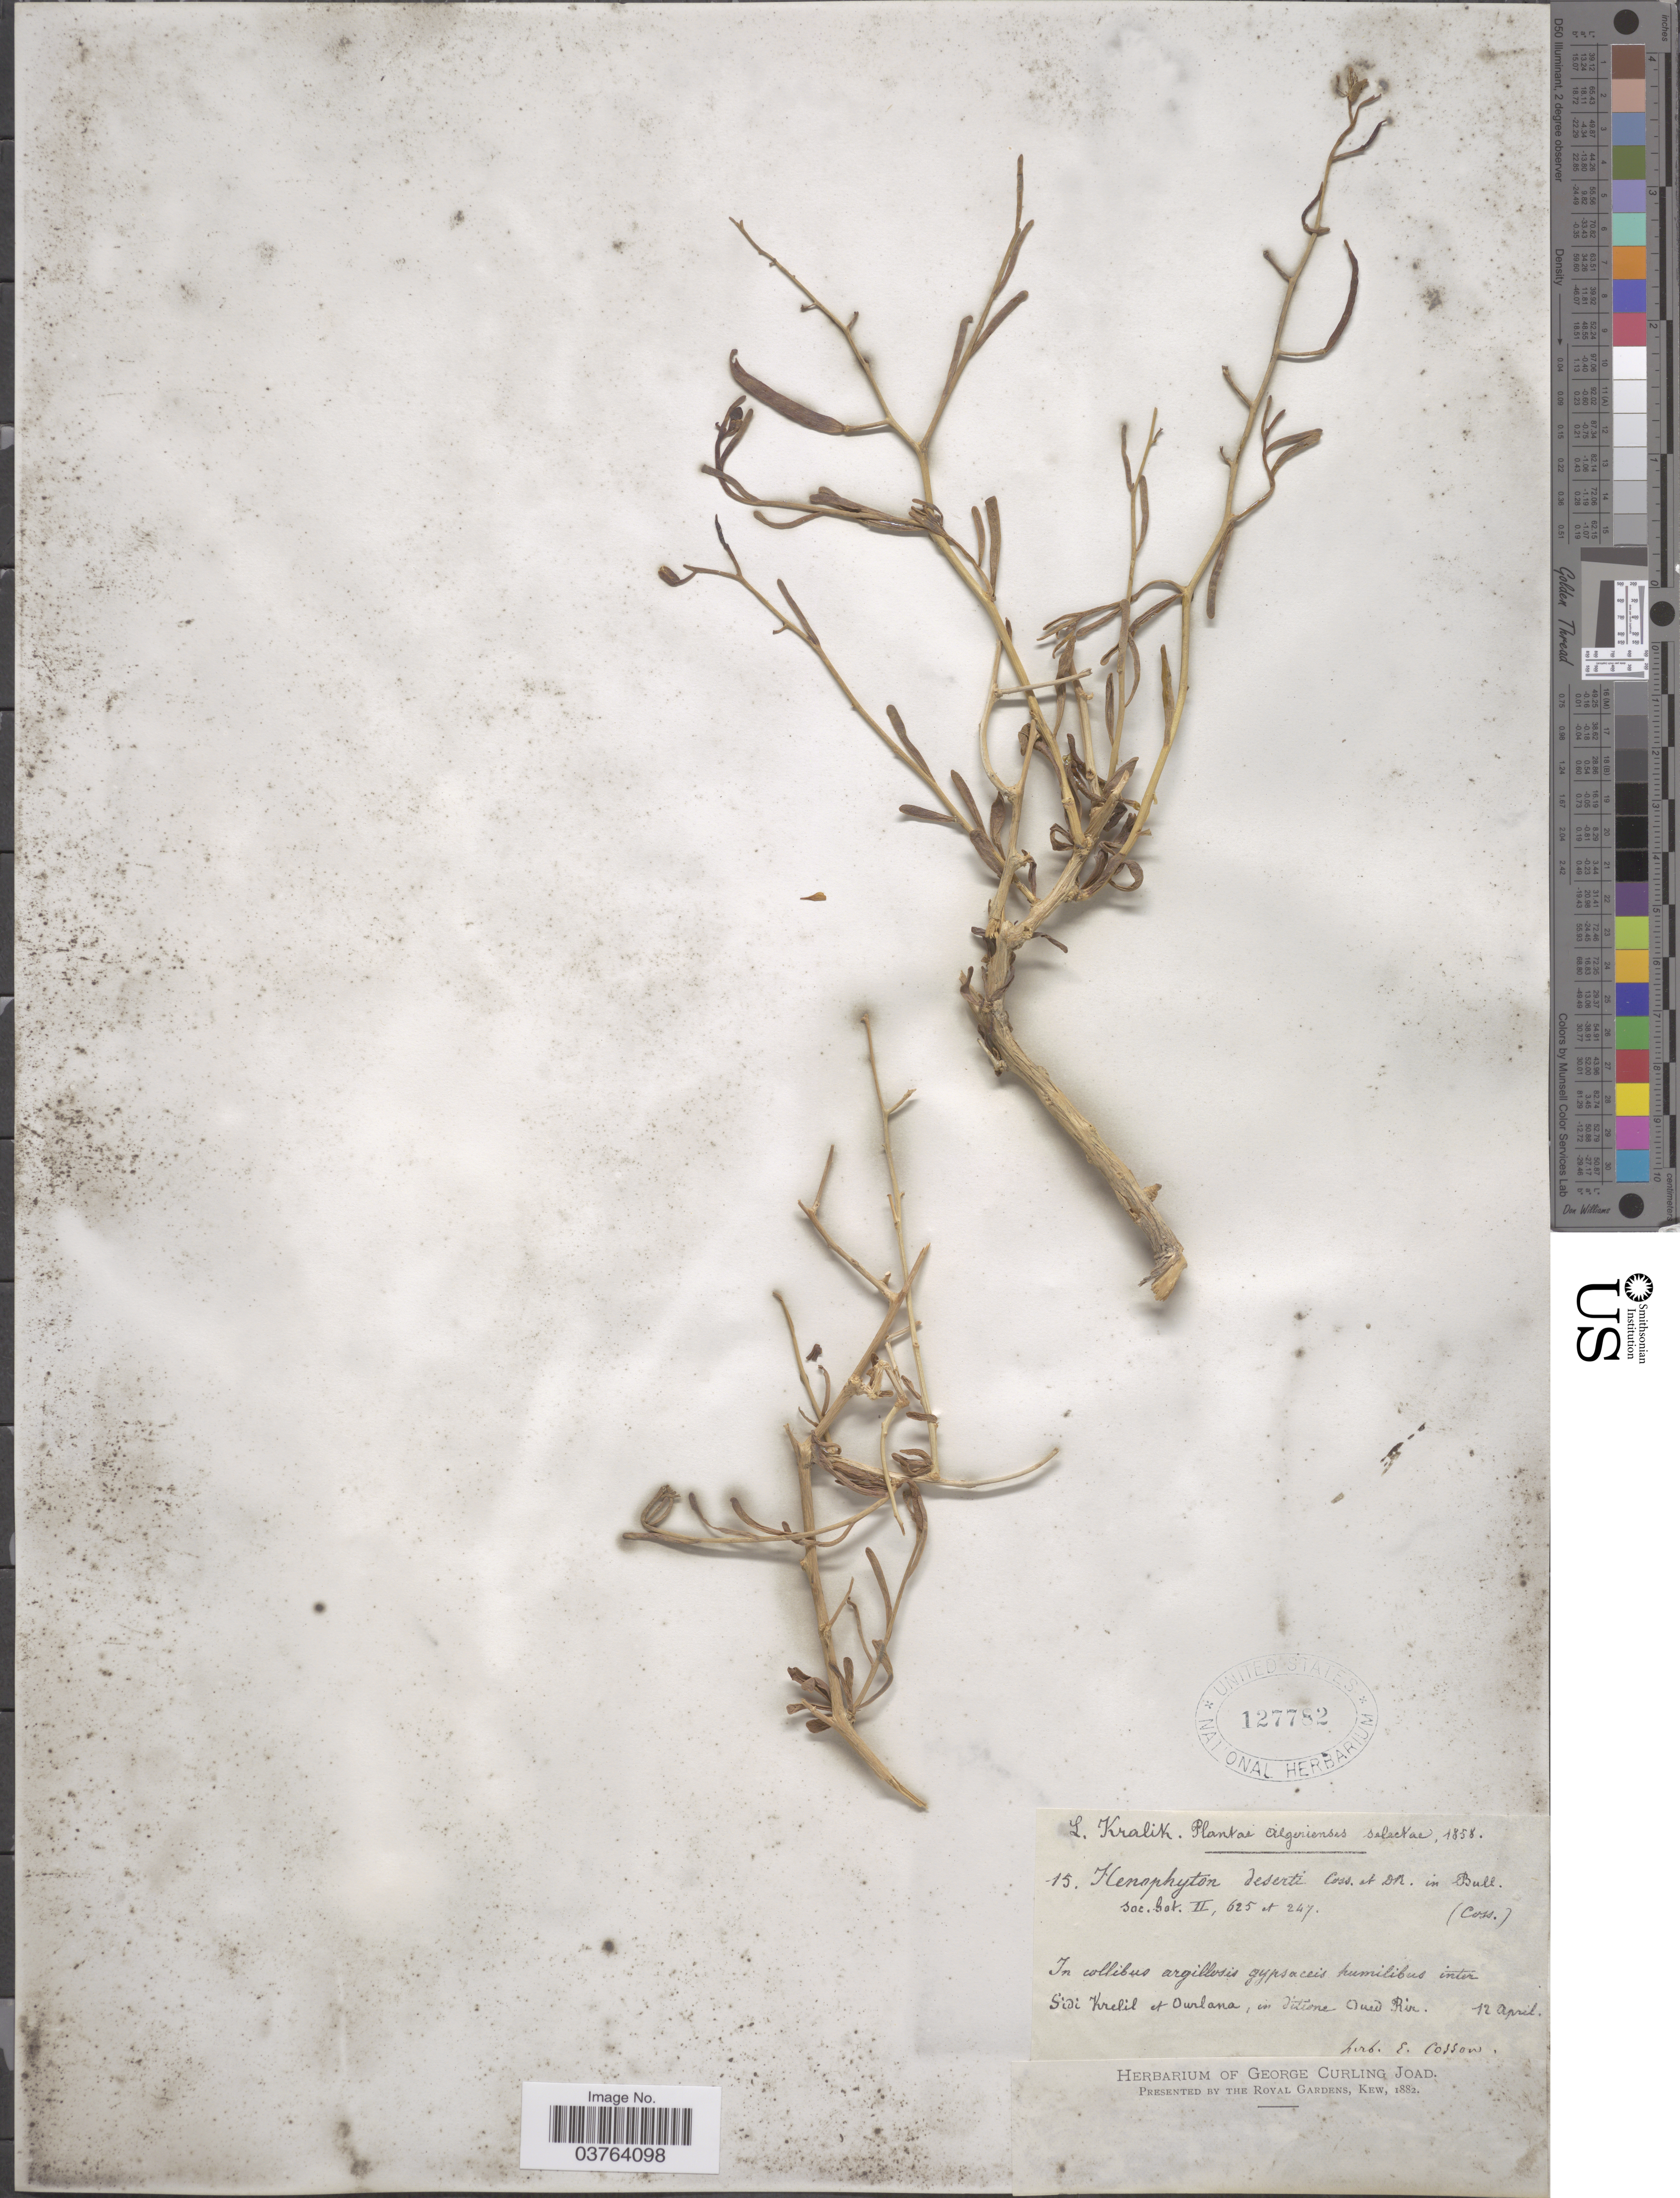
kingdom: Plantae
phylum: Tracheophyta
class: Magnoliopsida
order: Brassicales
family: Brassicaceae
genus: Henophyton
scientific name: Henophyton deserti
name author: (Coss. & Durieu) Coss. & Durieu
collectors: L. Kralik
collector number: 15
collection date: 1858-04-12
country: Algeria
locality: In collibus argillosis gypsaceis humilibus inter Sidi Krelil et Ourlana, in ditione Oued Rir.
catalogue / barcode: US 127782